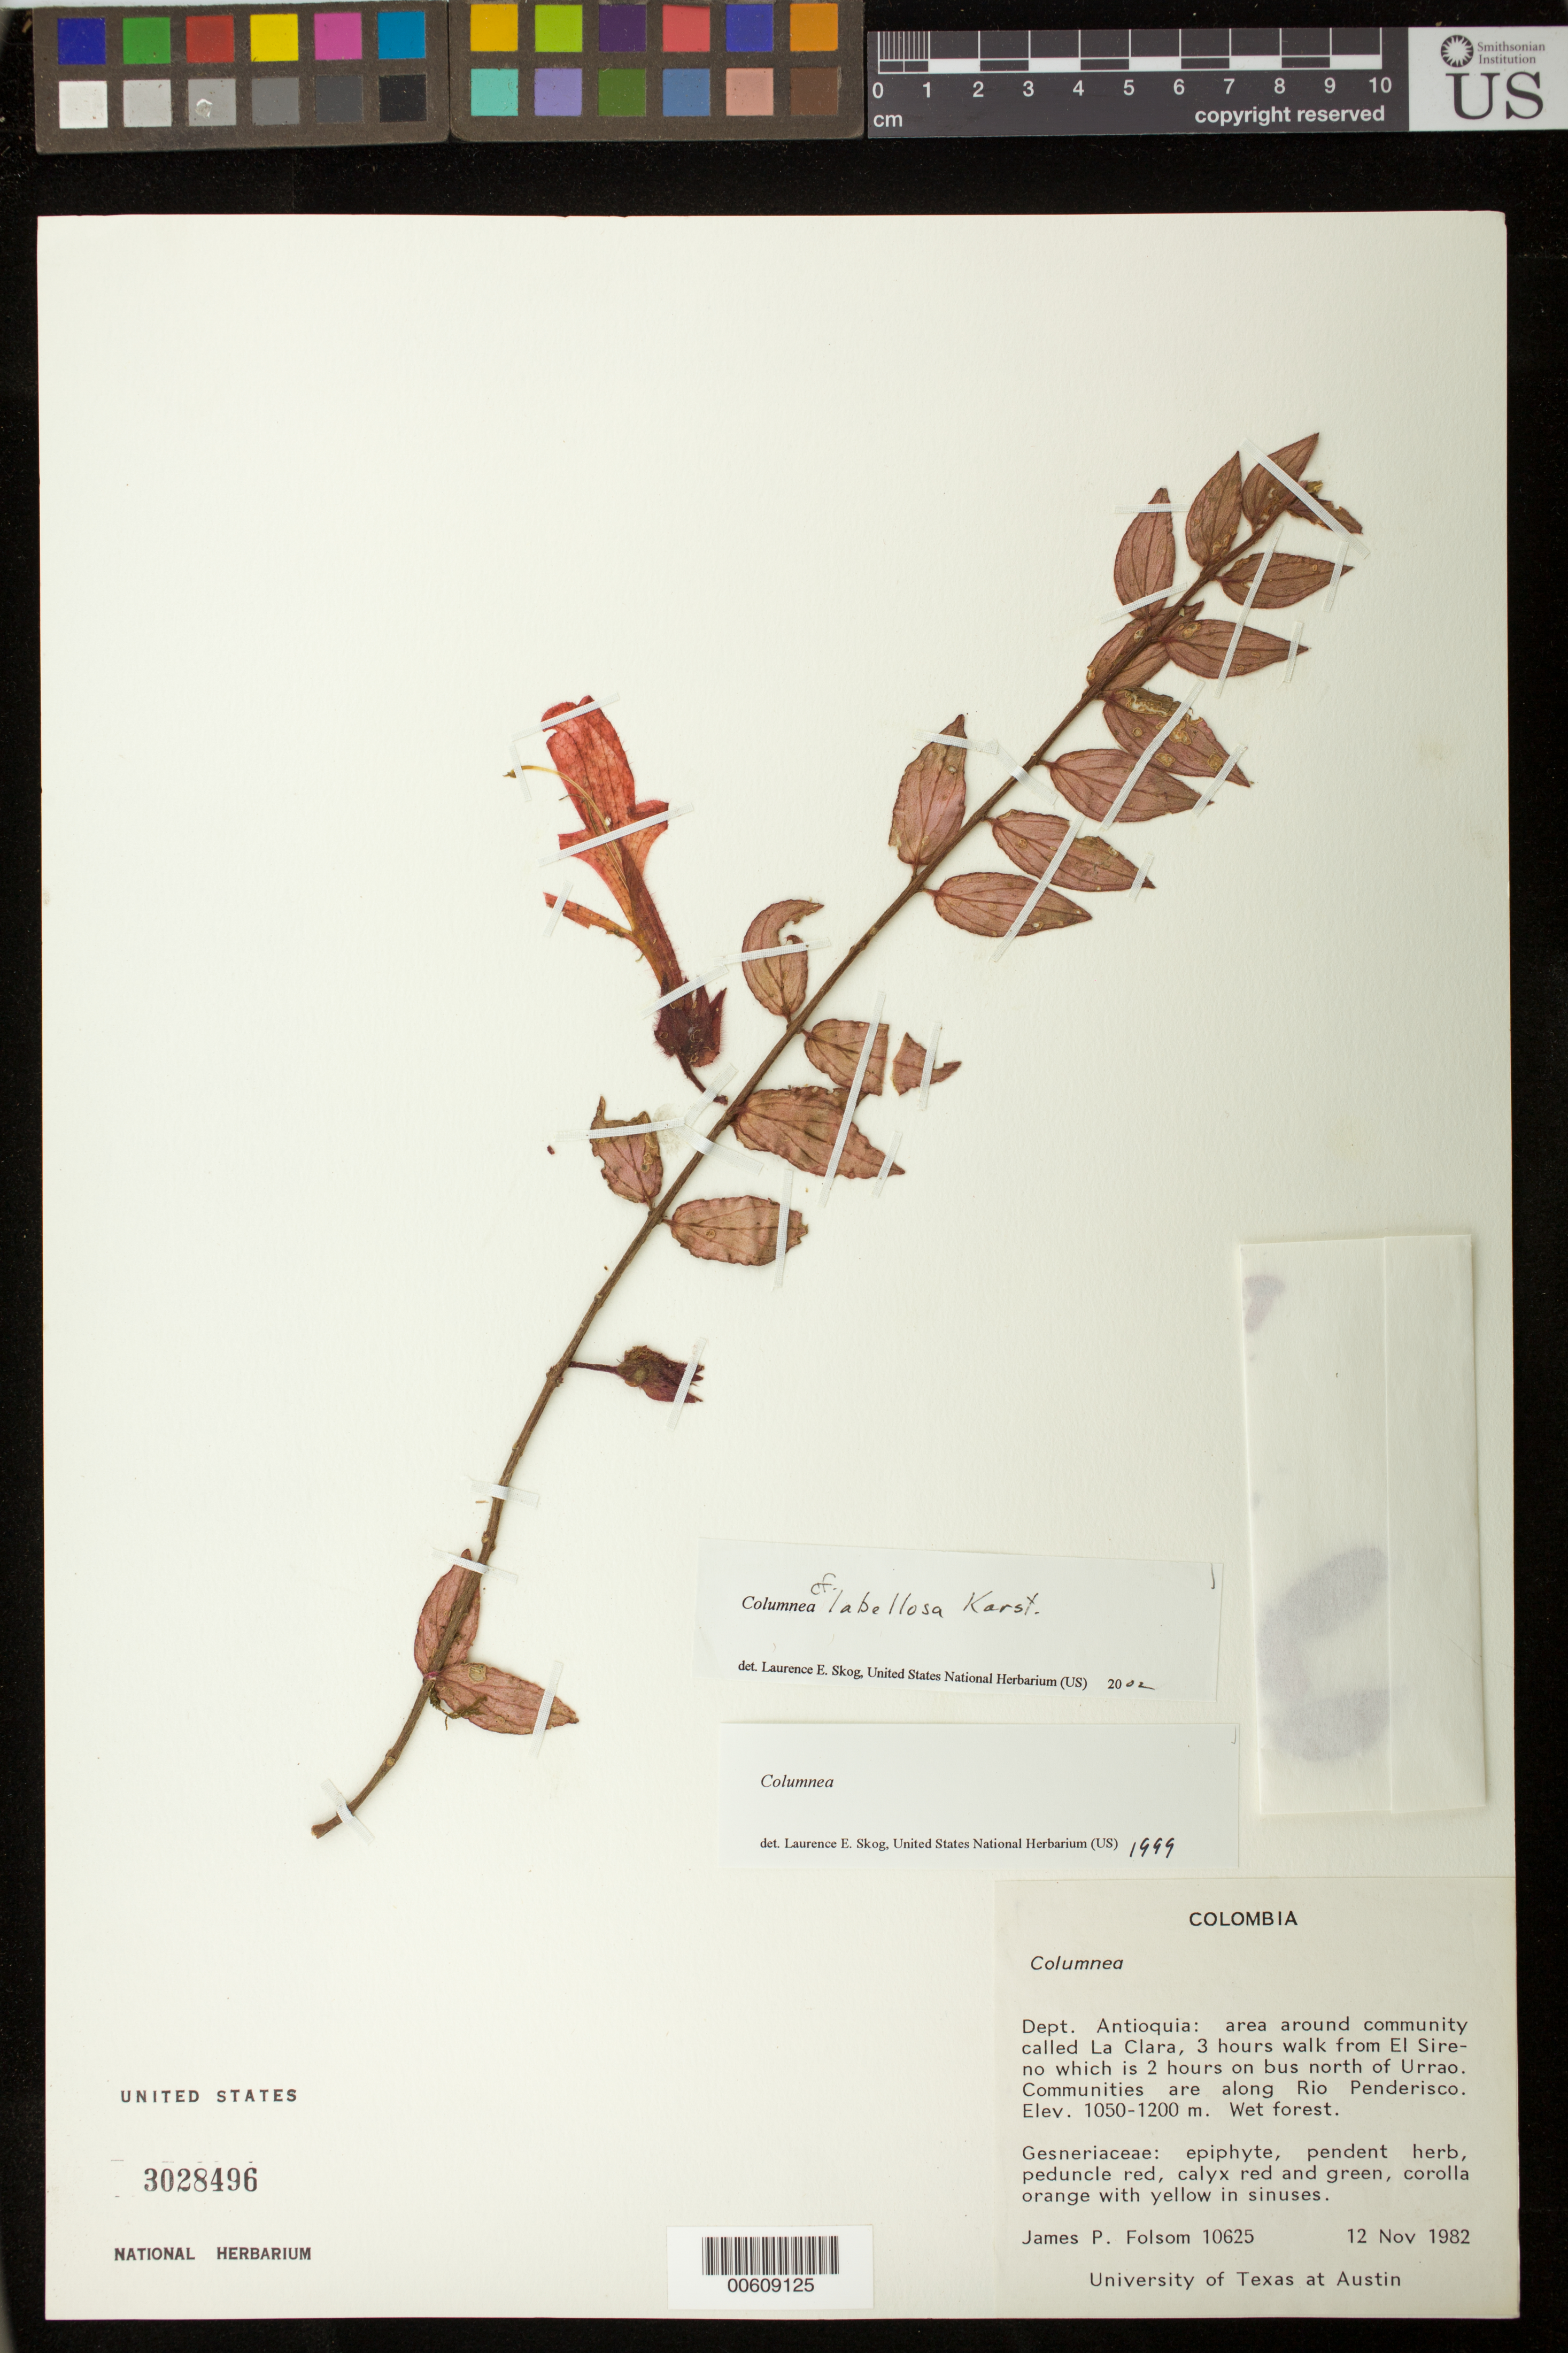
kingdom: Plantae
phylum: Tracheophyta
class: Magnoliopsida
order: Lamiales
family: Gesneriaceae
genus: Columnea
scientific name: Columnea labellosa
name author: H. Karst.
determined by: Skog, Laurence E.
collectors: J. P. Folsom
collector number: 10625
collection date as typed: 12 Nov 1982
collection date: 1982-11-12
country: Colombia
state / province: Antioquia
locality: Area around community called La Clara, 3 hours walk from El Sireno which is 2 hours on bus N of Urrao; communities are along Rio Penderisco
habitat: Wet forest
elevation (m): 1050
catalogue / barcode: US 3028496